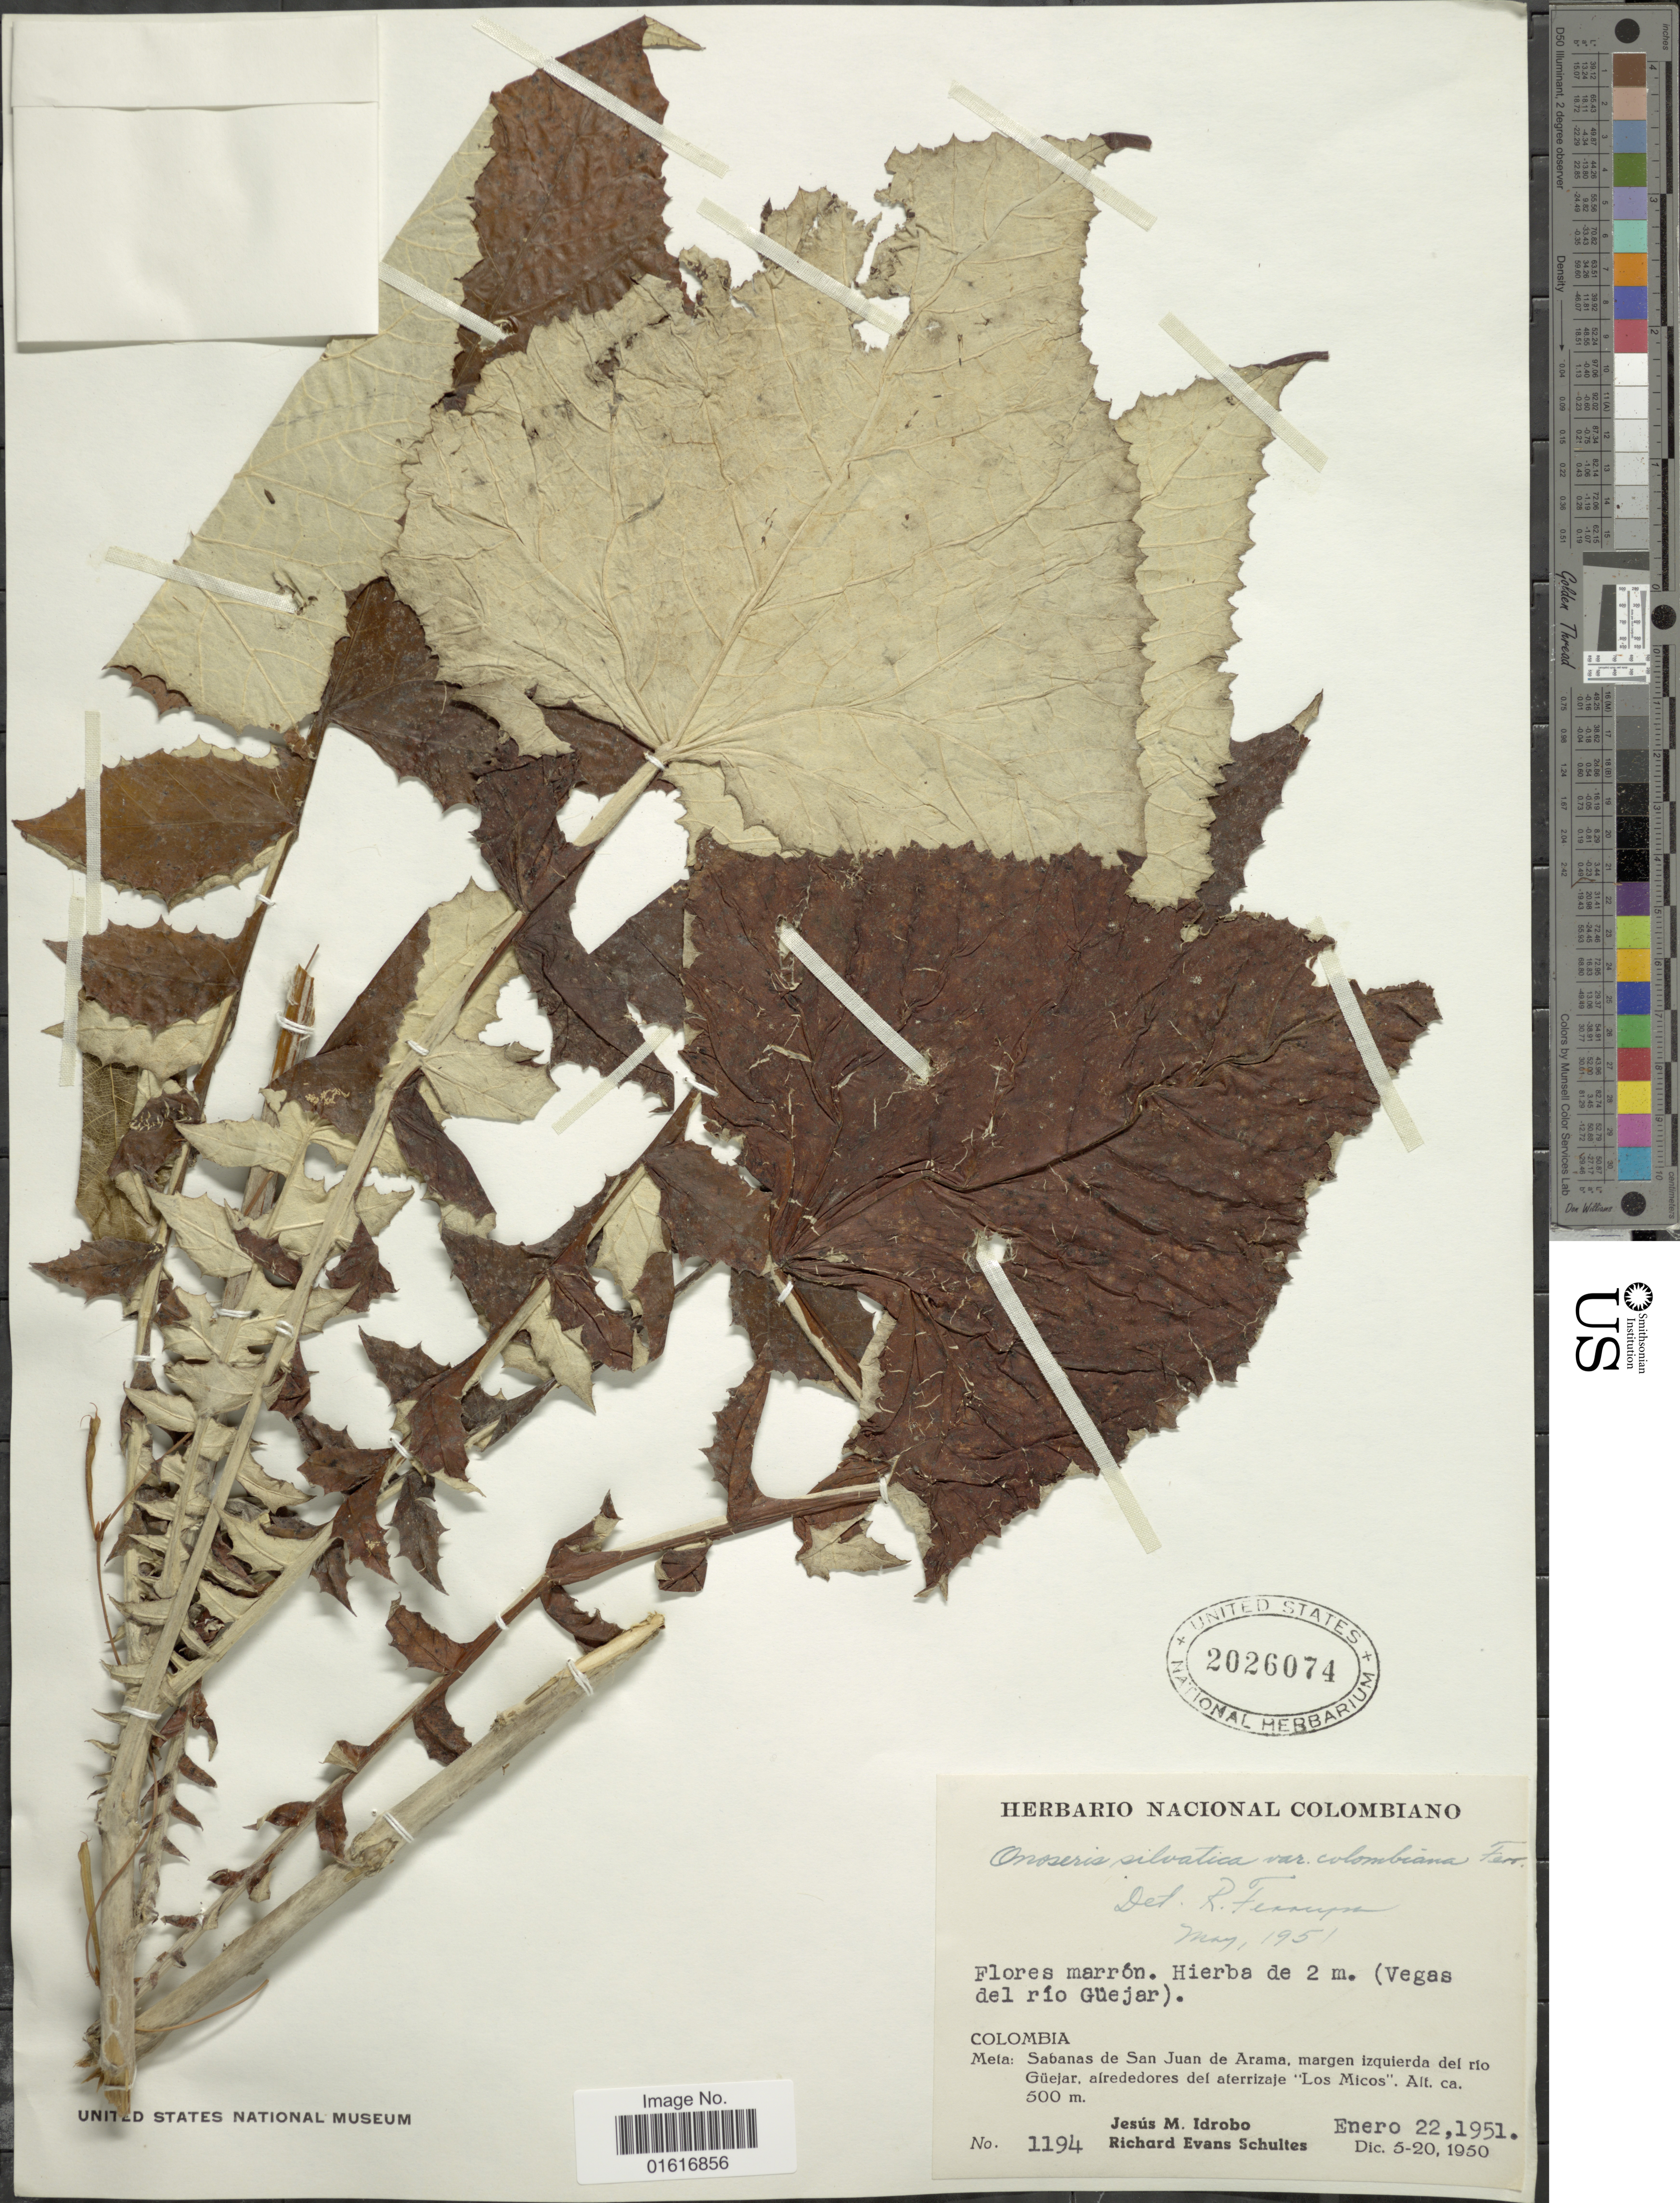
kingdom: Plantae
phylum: Tracheophyta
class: Magnoliopsida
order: Asterales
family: Asteraceae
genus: Onoseris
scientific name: Onoseris silvatica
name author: Greenm.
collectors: J. M. Idrobo & R. E. Schultes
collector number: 1194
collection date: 1951-01-22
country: Colombia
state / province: Meta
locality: Sabanas de San Juan de Arama, margen izquierda del rio Guejar, alrededores del aterrizaje "Los Micos"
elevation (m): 500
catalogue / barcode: US 2026074